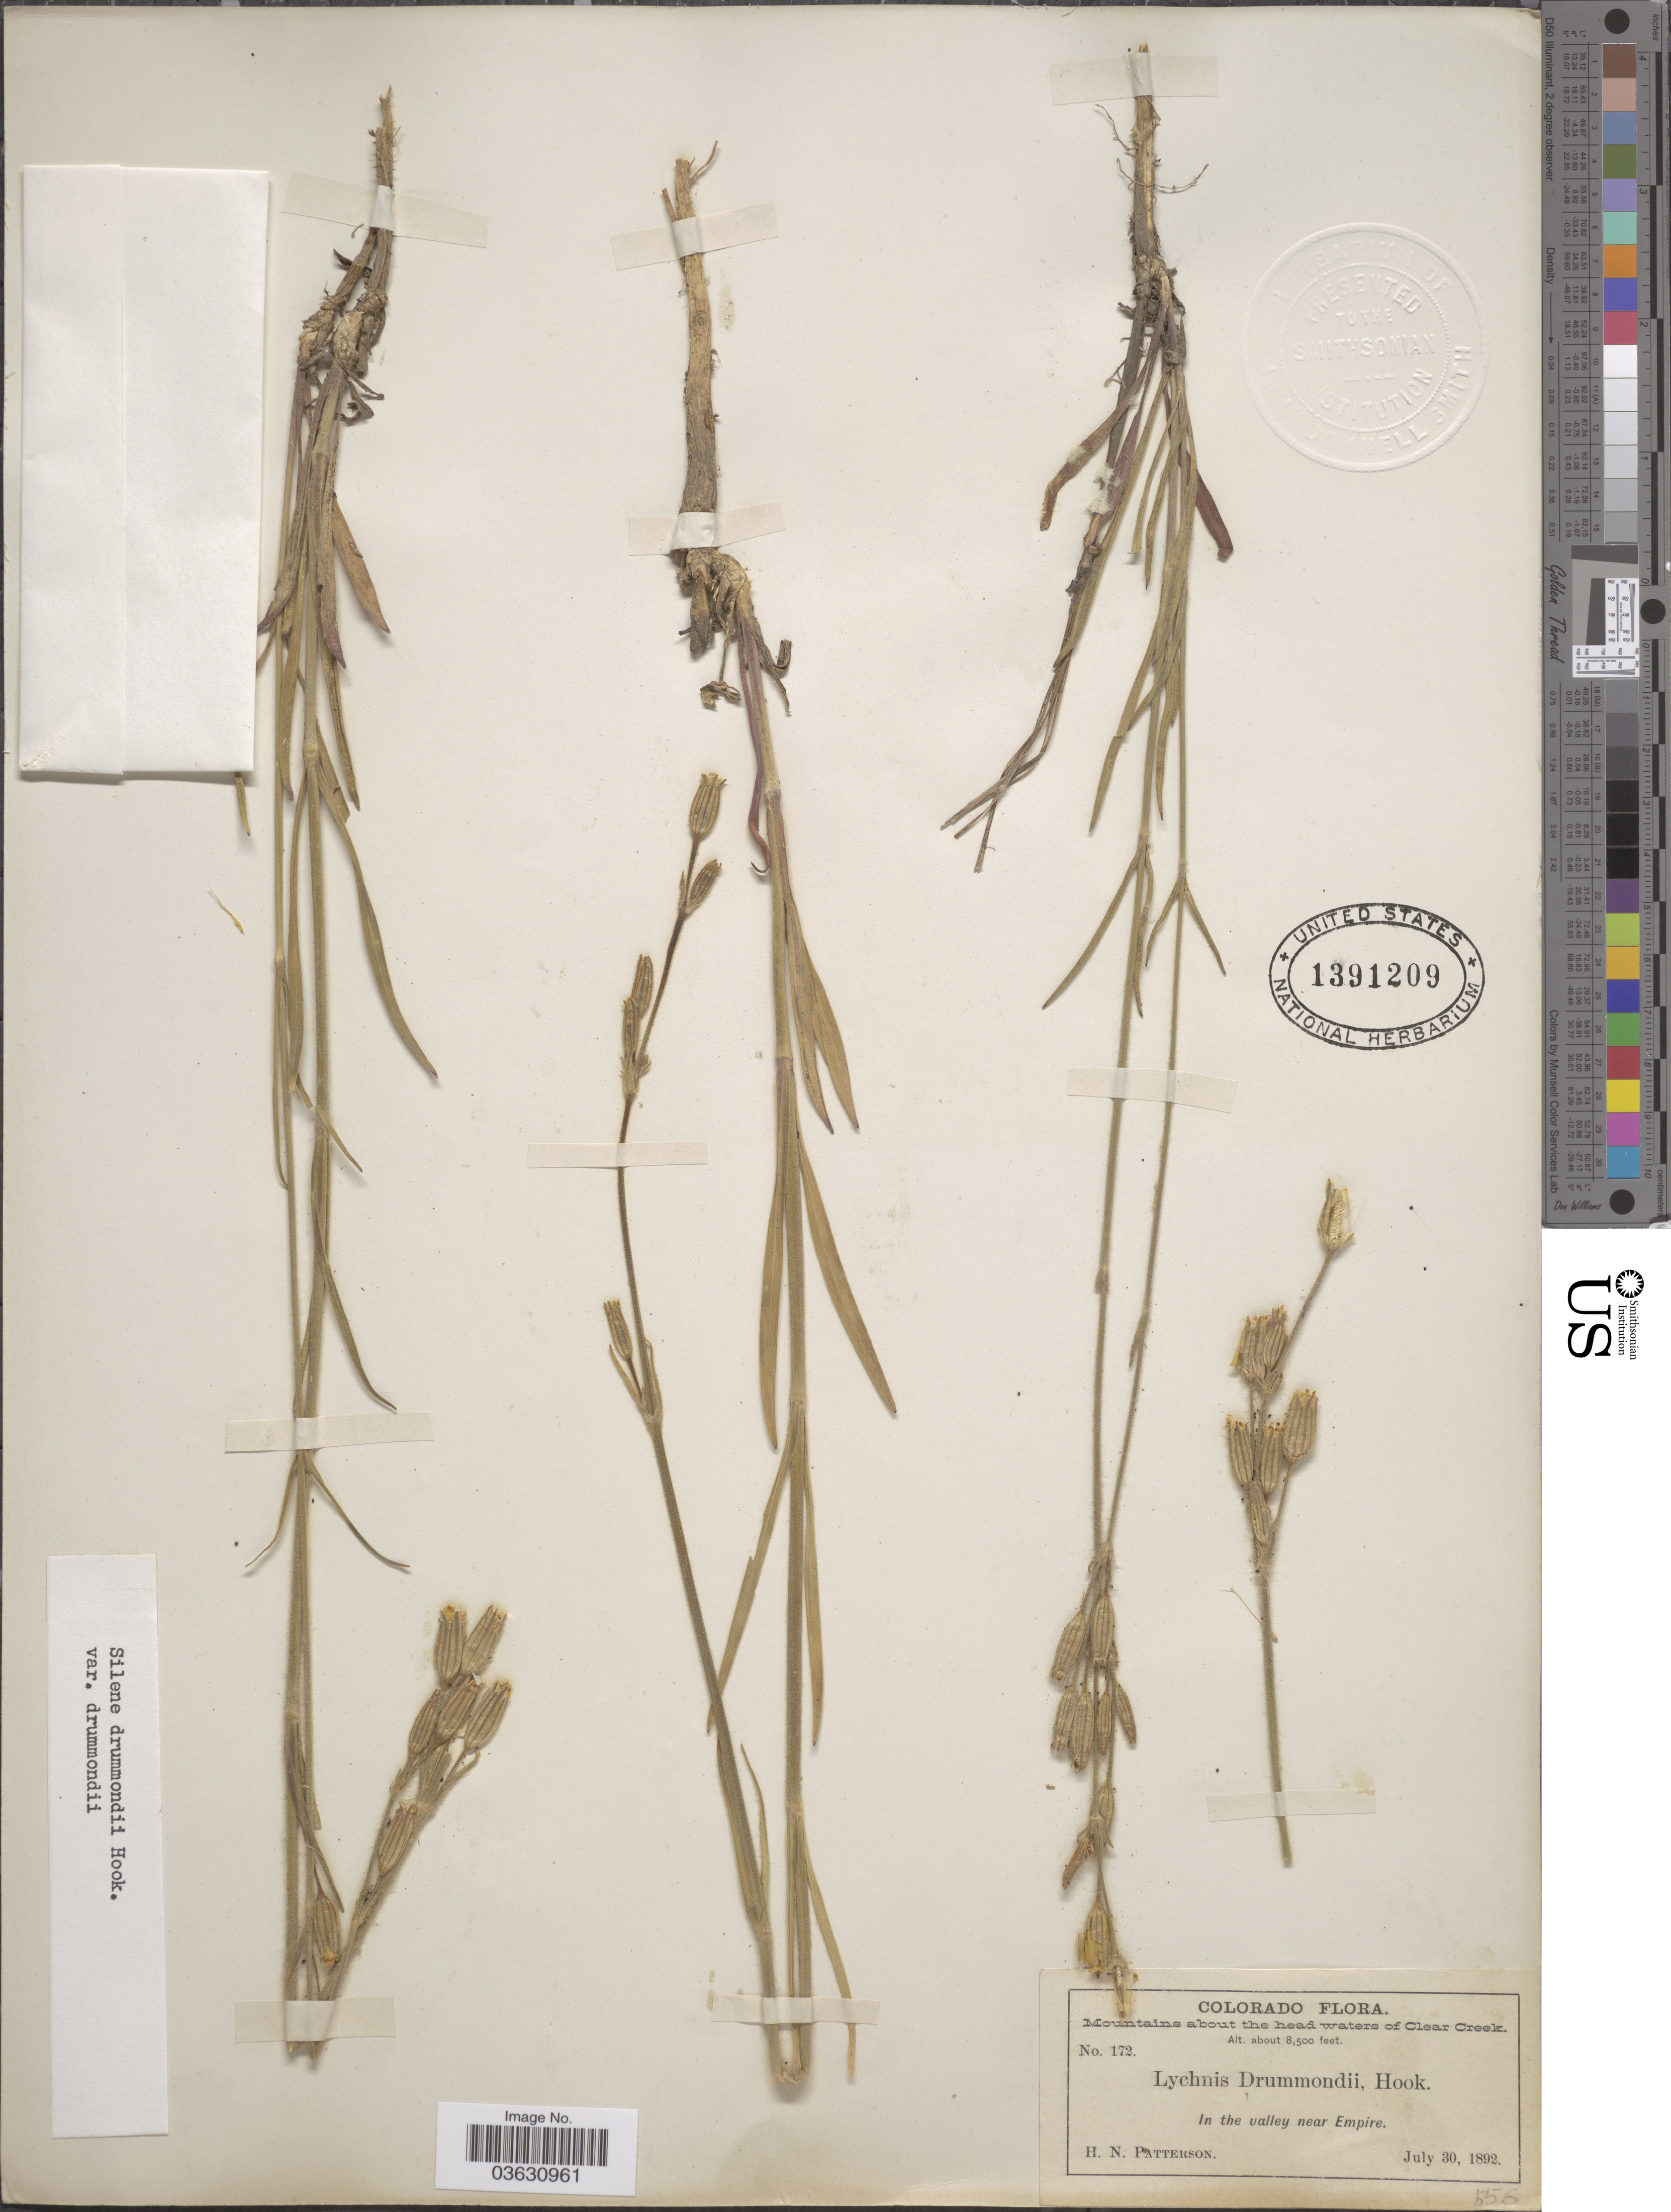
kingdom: Plantae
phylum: Tracheophyta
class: Magnoliopsida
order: Caryophyllales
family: Caryophyllaceae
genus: Silene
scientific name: Silene drummondii var. drummondii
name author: Hook.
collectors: H. N. Patterson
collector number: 172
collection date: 1892-07-30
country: United States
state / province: Colorado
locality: Mountains about the head waters of Clear Creek. In the valley near Empire.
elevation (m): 2591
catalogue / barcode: US 1391209